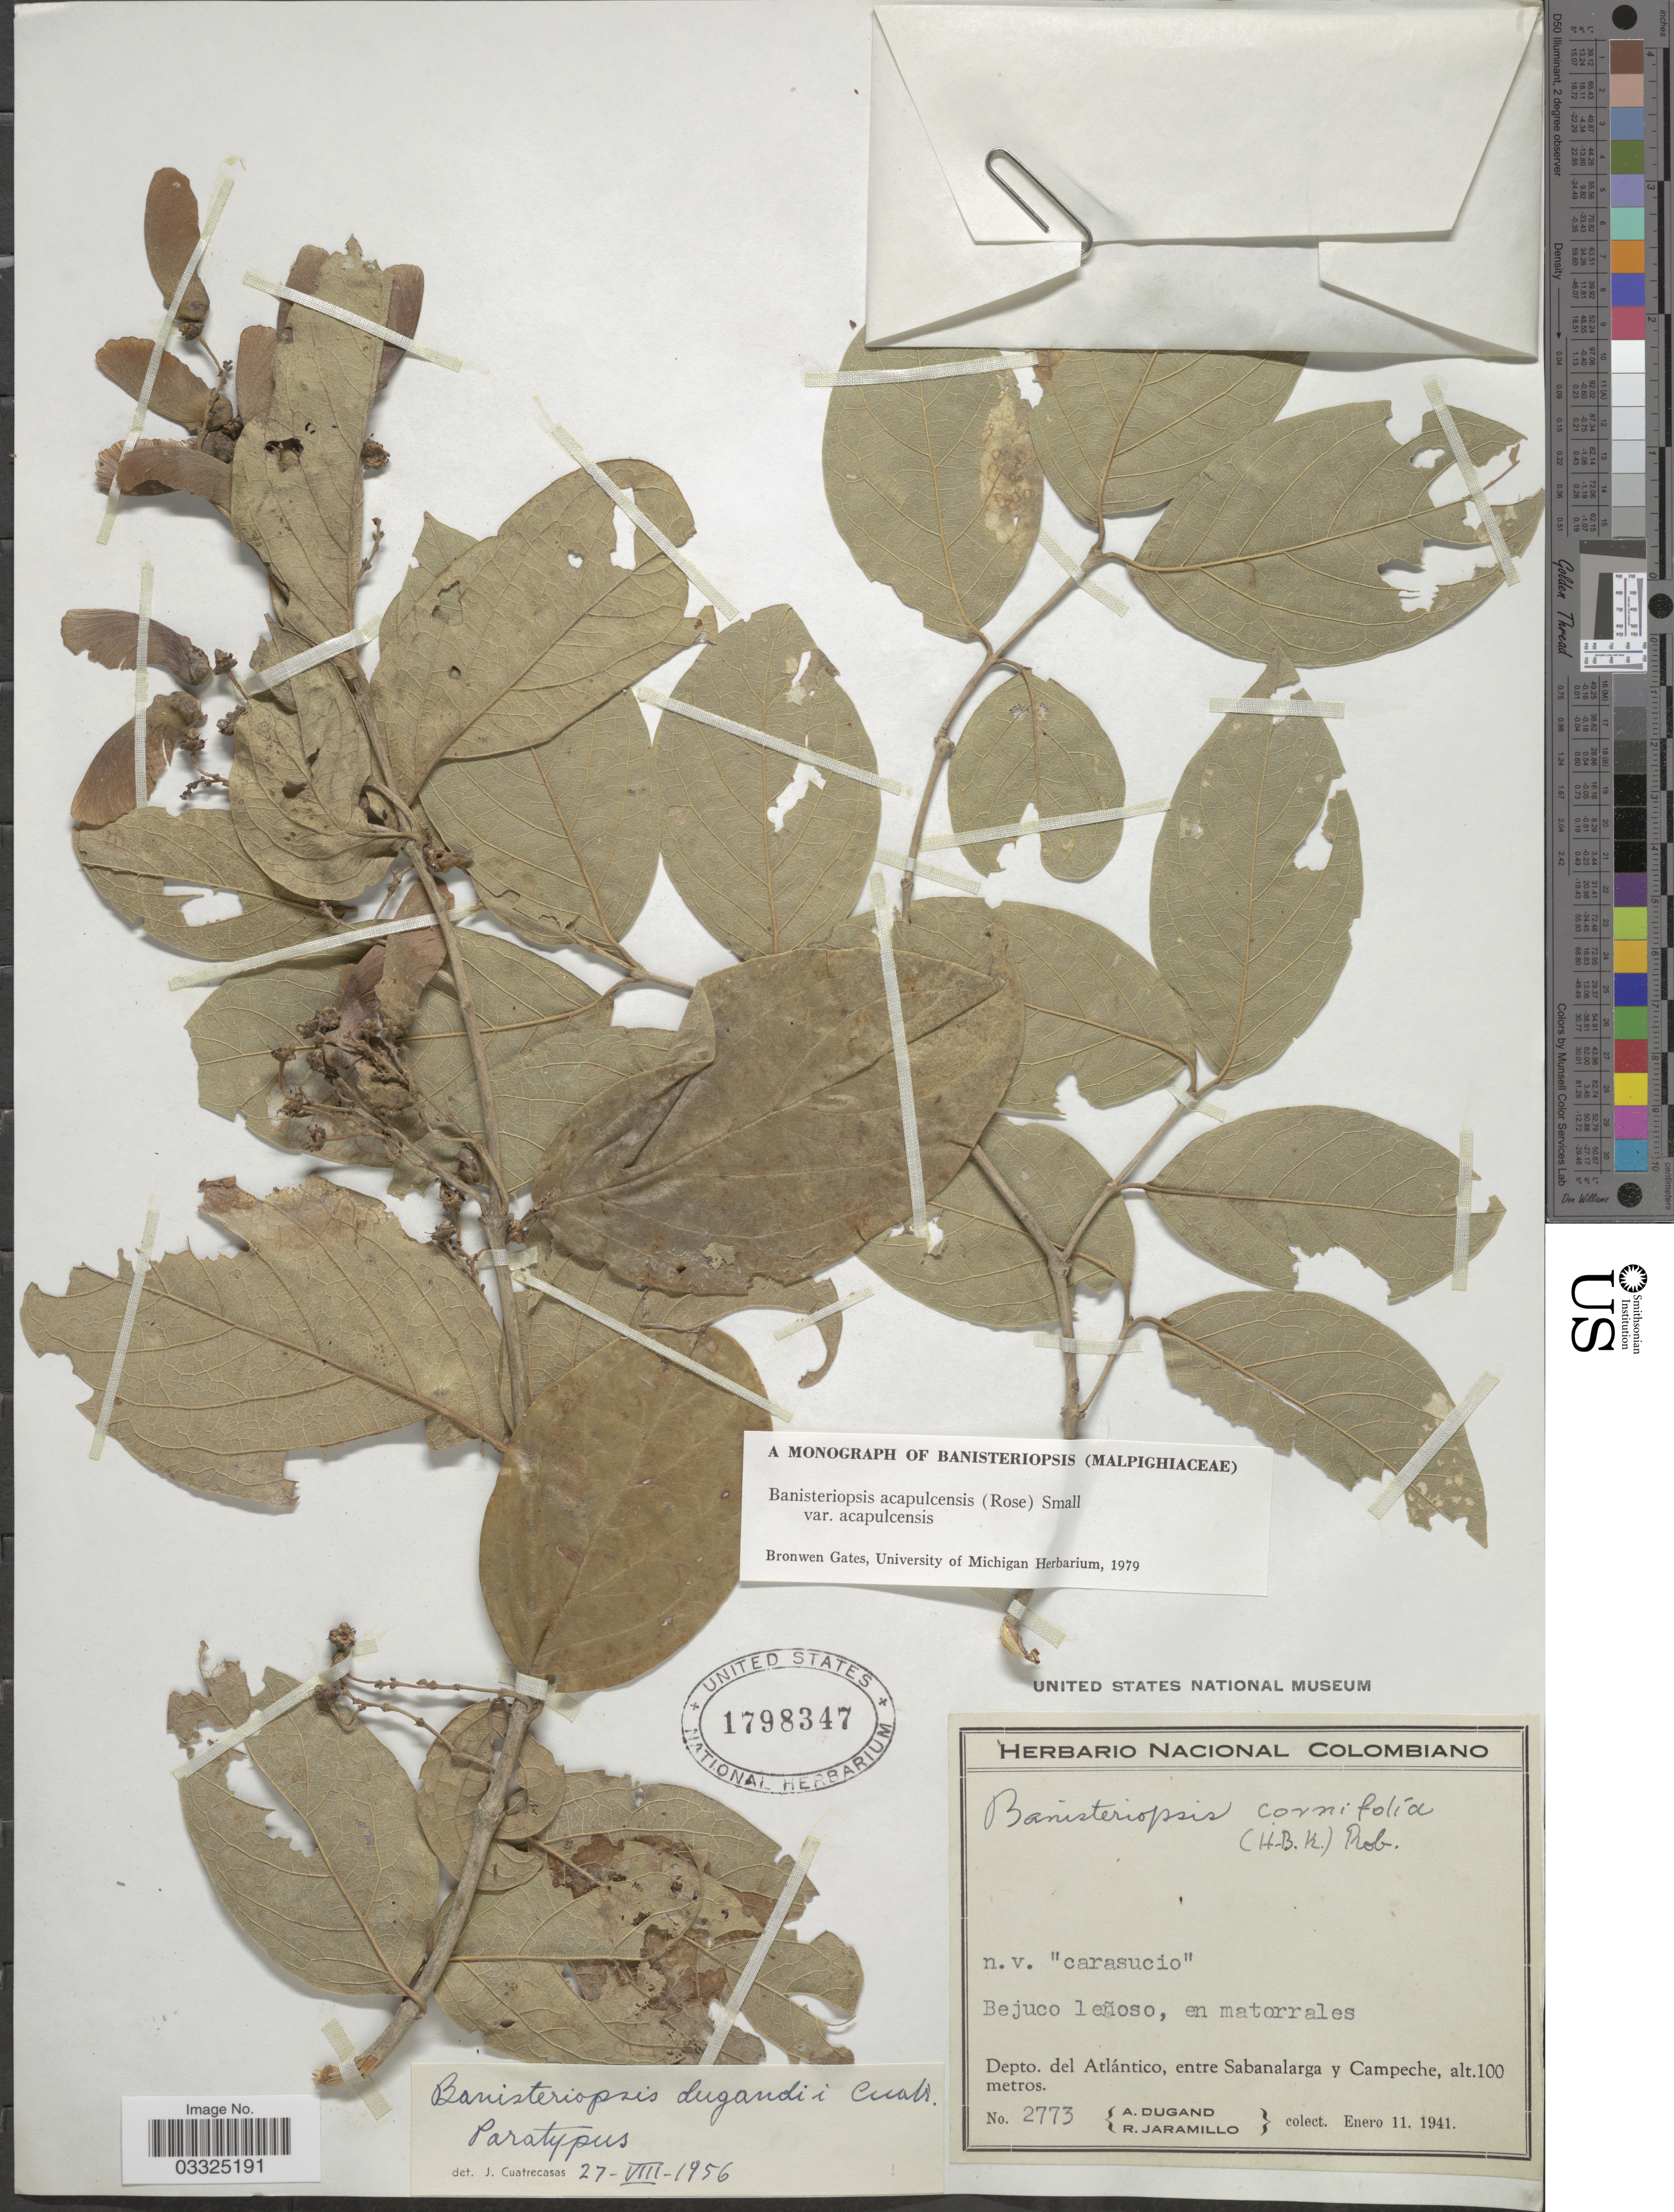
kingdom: Plantae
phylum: Tracheophyta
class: Magnoliopsida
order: Malpighiales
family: Malpighiaceae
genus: Bronwenia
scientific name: Bronwenia acapulcensis var. acapulcensis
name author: (Rose) W.R. Anderson & C. Davis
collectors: A. Dugand & R. Jaramillo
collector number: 2773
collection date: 1941-01-11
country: Colombia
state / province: Atlántico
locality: Depto. del Atlántico, entre Sabanalarga y Campeche.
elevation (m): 100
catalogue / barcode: US 1798347